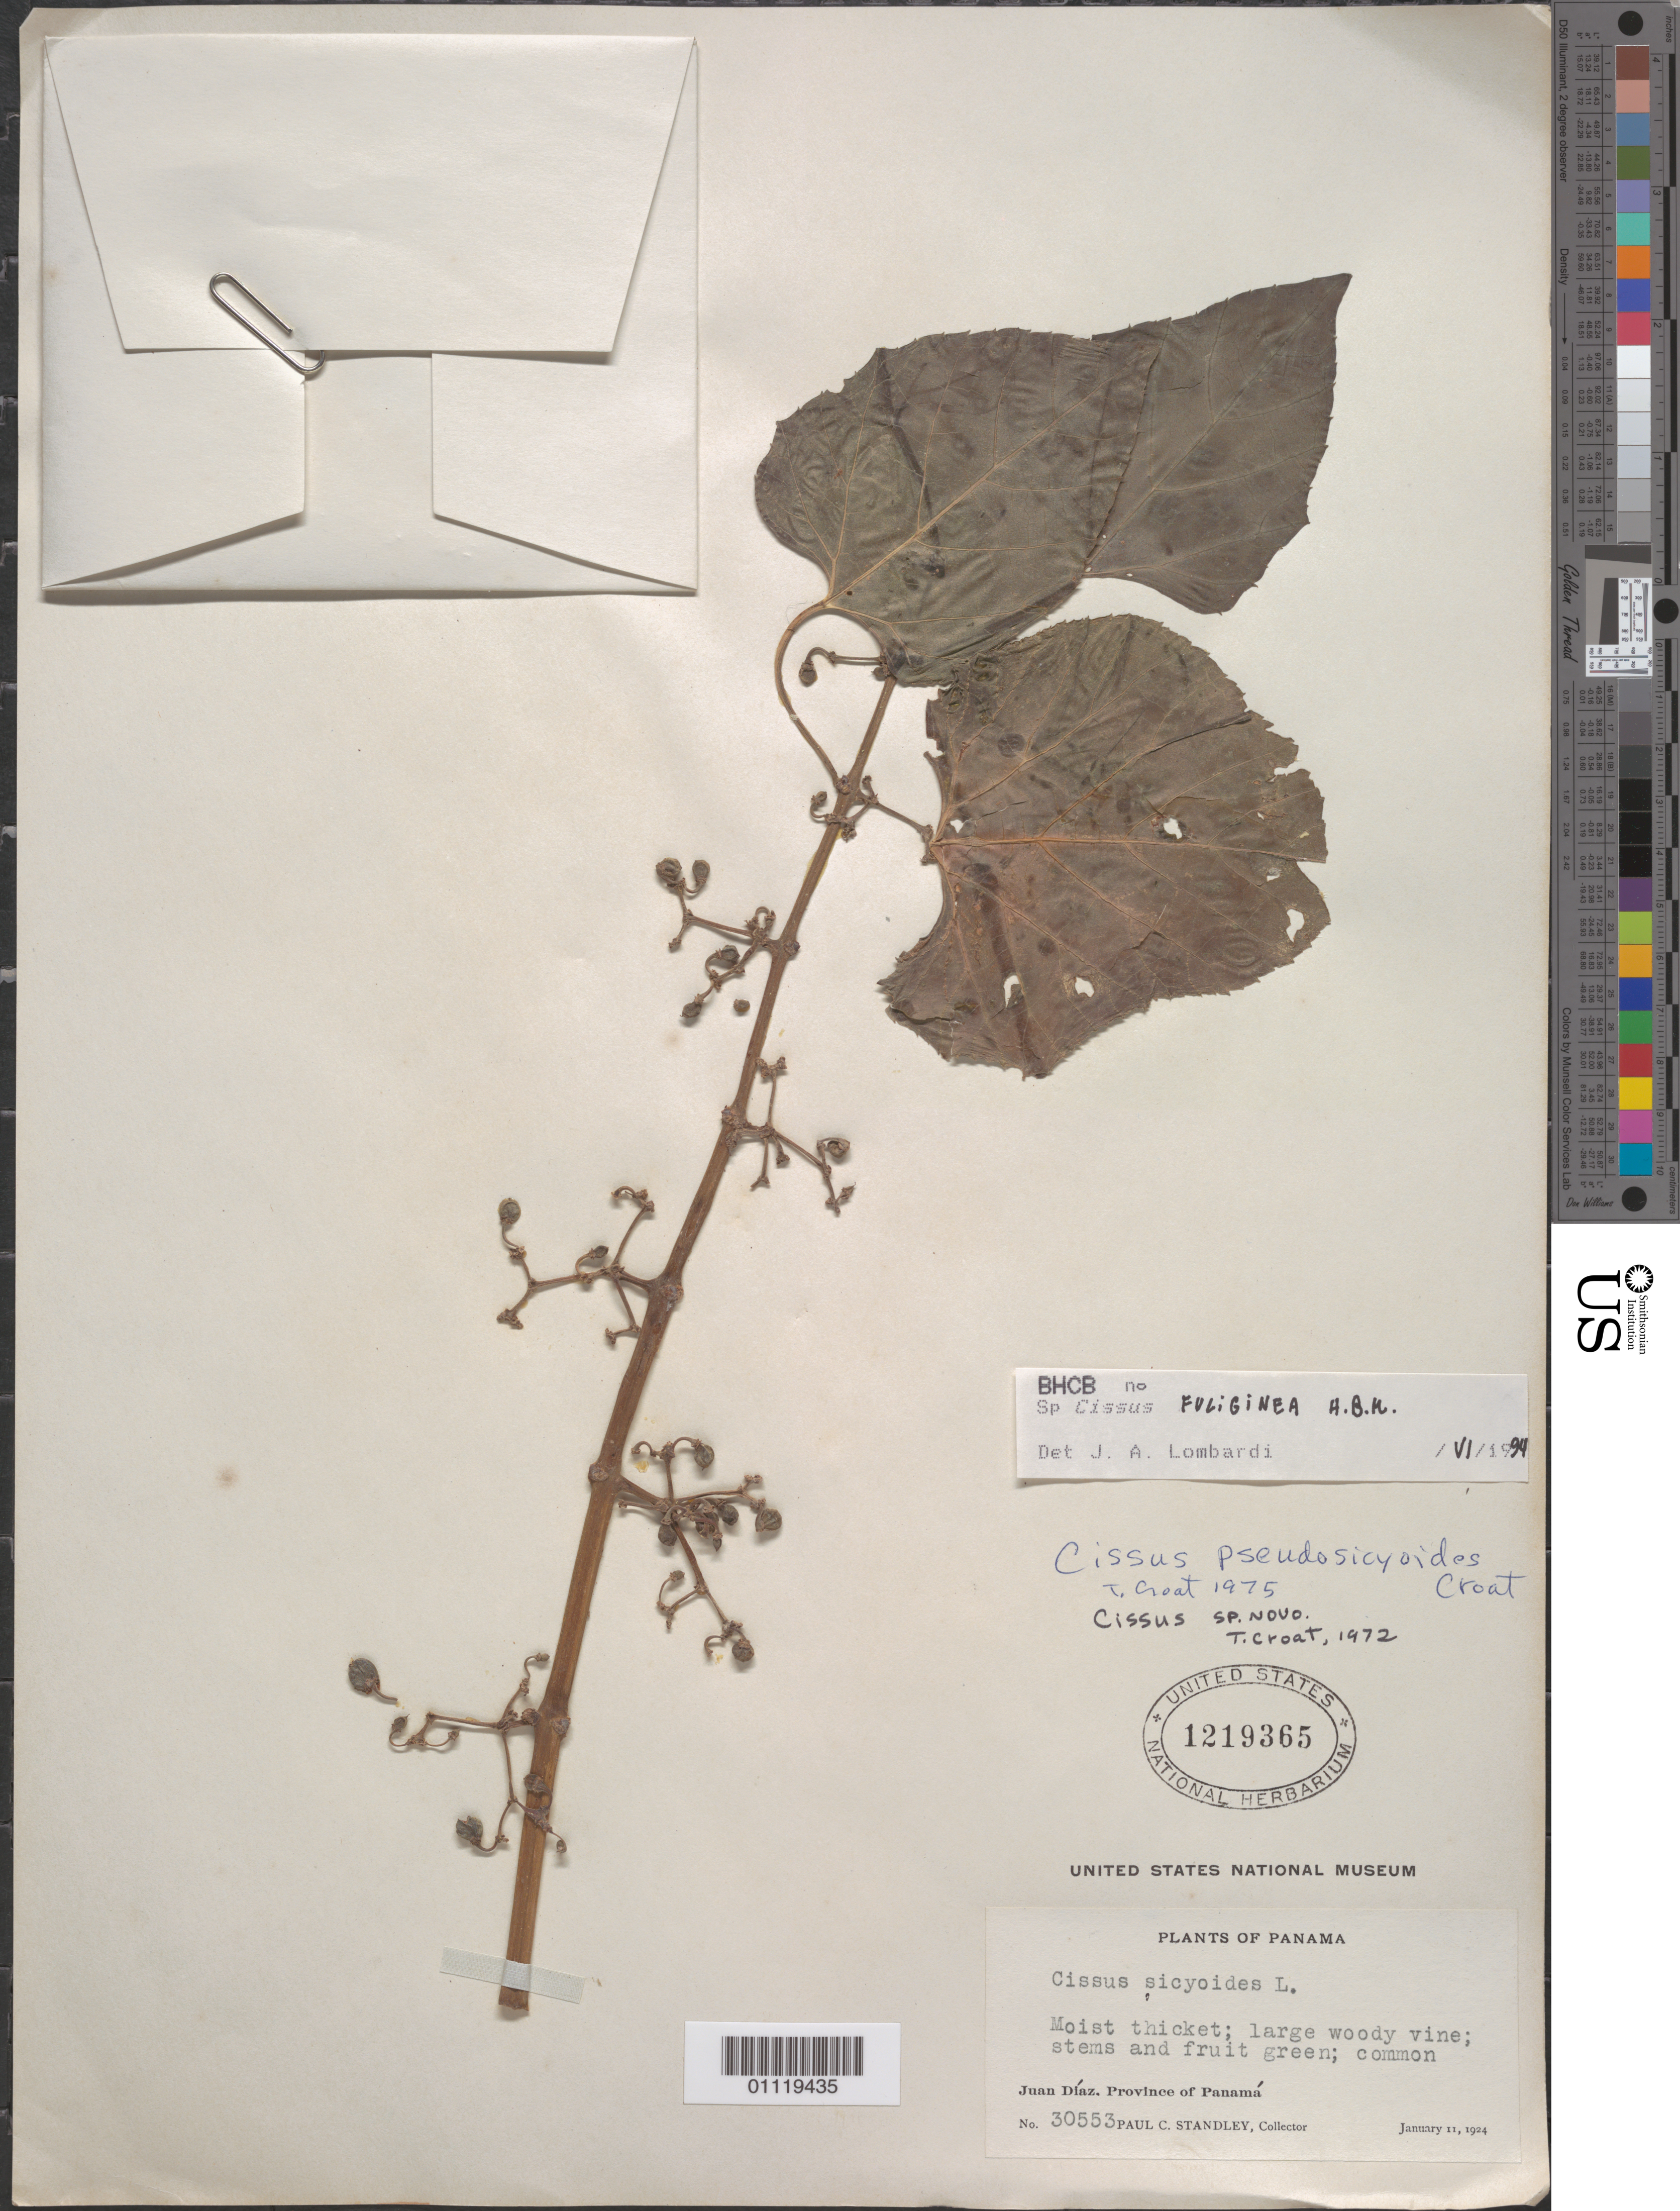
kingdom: Plantae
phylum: Tracheophyta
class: Magnoliopsida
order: Vitales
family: Vitaceae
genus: Cissus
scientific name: Cissus fuliginea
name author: Kunth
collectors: P. C. Standley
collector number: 30553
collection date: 1924-01-11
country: Panama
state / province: Panamá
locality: Juan Diaz.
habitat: Moist thicket; large woody vine.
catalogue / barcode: US 1219365